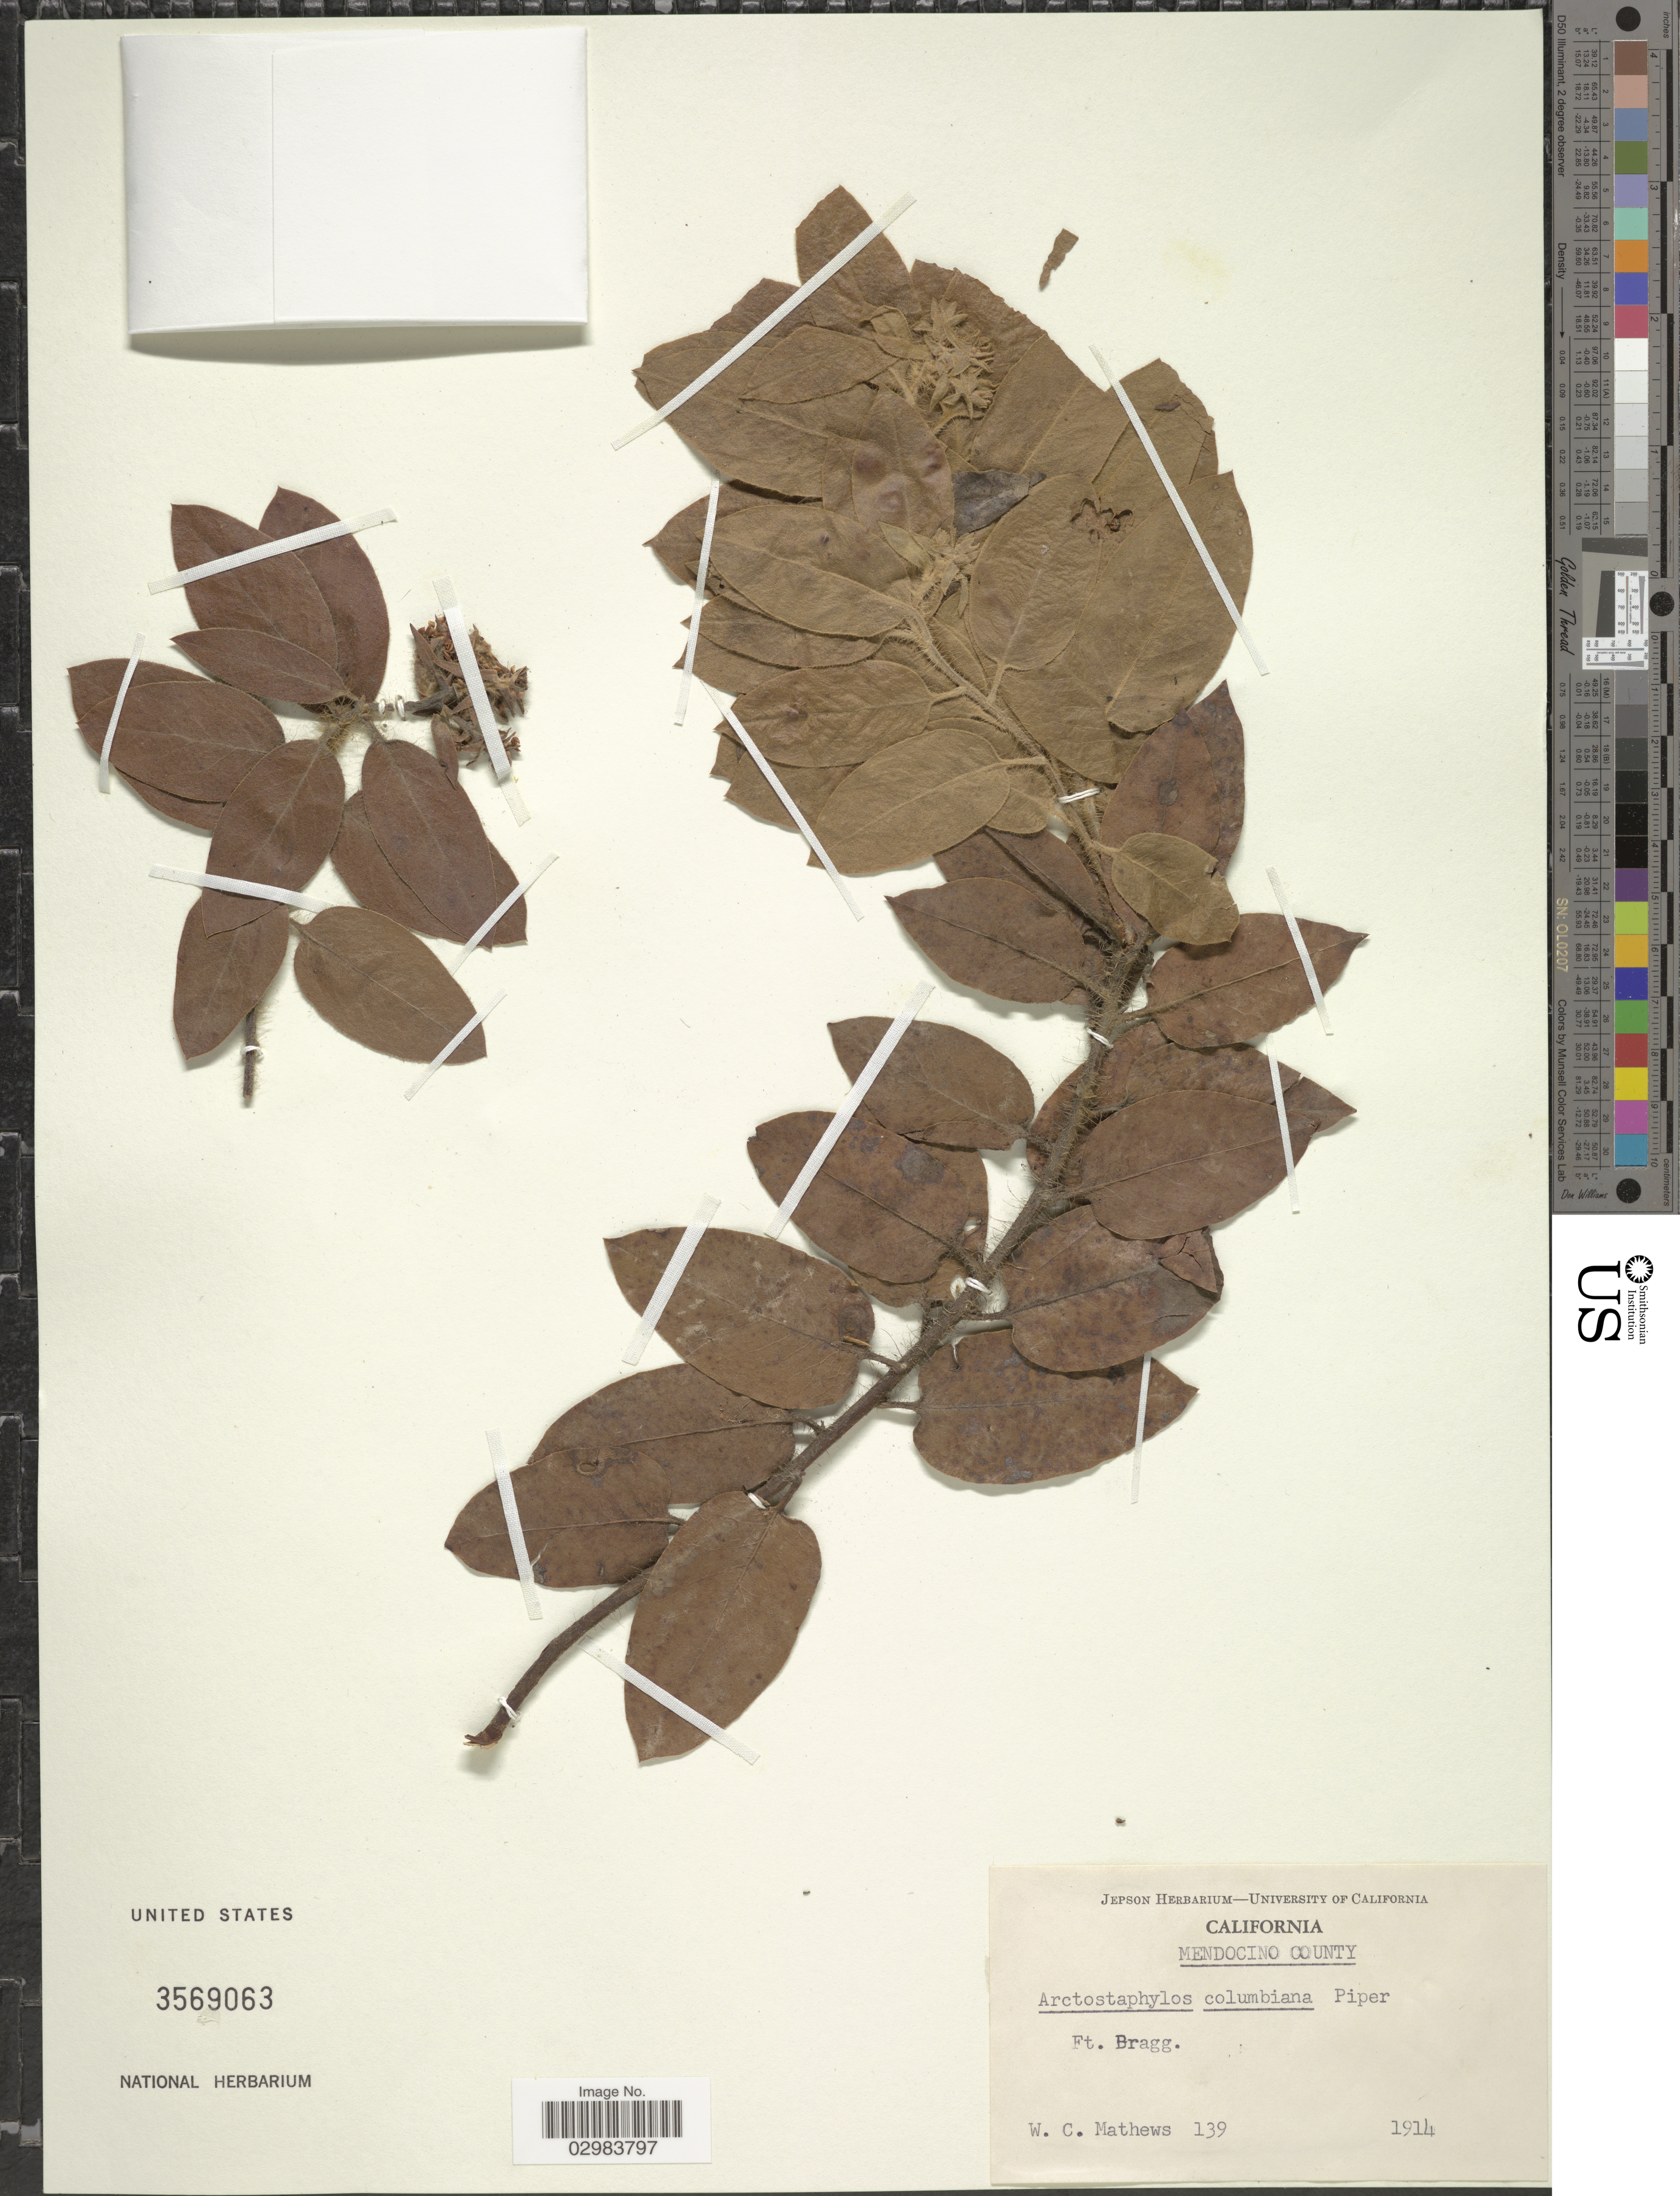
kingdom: Plantae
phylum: Tracheophyta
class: Magnoliopsida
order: Ericales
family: Ericaceae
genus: Arctostaphylos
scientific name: Arctostaphylos columbiana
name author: Piper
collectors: W. Mathews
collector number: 139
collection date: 1914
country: United States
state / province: California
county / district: Mendocino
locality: Mendocino County. Ft. Bragg.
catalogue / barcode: US 3569063